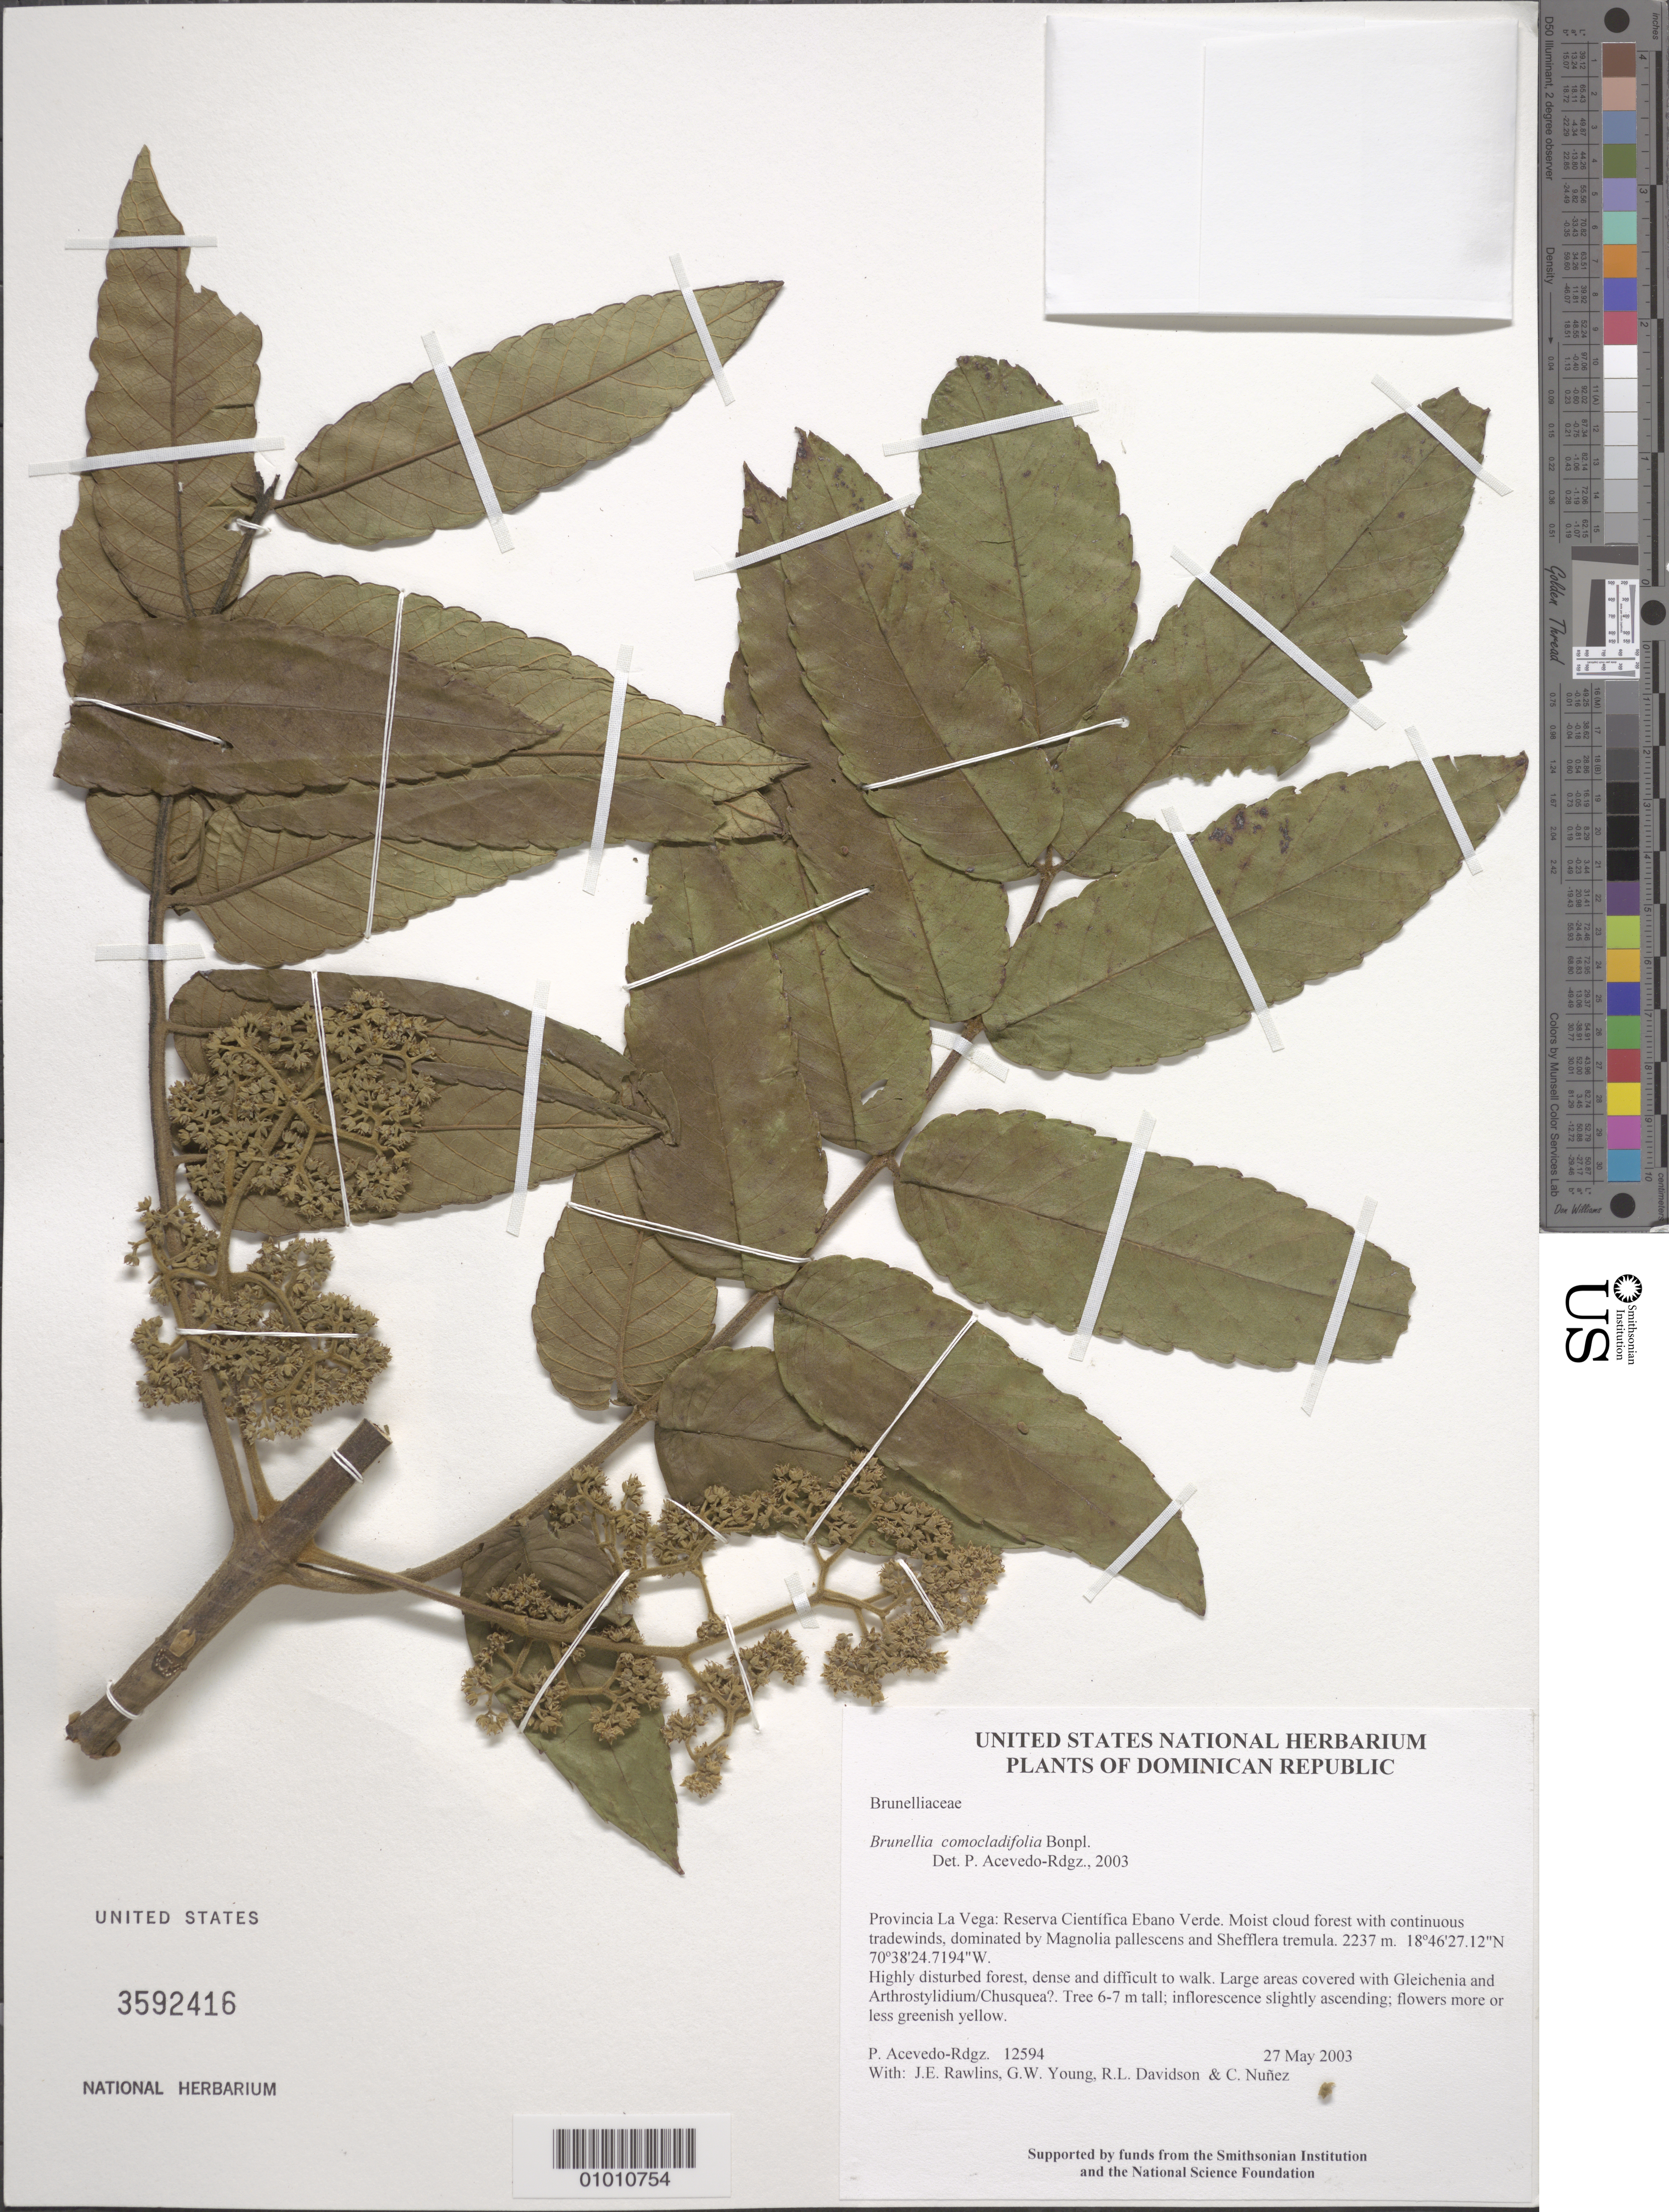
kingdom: Plantae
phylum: Tracheophyta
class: Magnoliopsida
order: Oxalidales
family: Brunelliaceae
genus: Brunellia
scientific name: Brunellia comocladifolia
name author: Bonpl.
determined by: Acevedo-Rodríguez, P., (BOT), Smithsonian Institution - National Museum of Natural History (UNITED STATES)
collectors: P. Acevedo-Rodr., J. Rawlins, G. Young, R. Davidson & C. Nunez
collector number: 12594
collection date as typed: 27 May 2003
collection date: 2003-05-27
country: Dominican Republic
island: Hispaniola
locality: Provincia La Vega: Reserva Científica Ebano Verde. Moist cloud forest with continuous tradewinds, dominated by Magnolia pallescens and Shefflera tremula.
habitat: Highly disturbed forest, dense and difficult to walk. Large areas covered with Gleichenia and Arthrostylidium/Chusquea?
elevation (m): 2237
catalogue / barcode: US 3592416